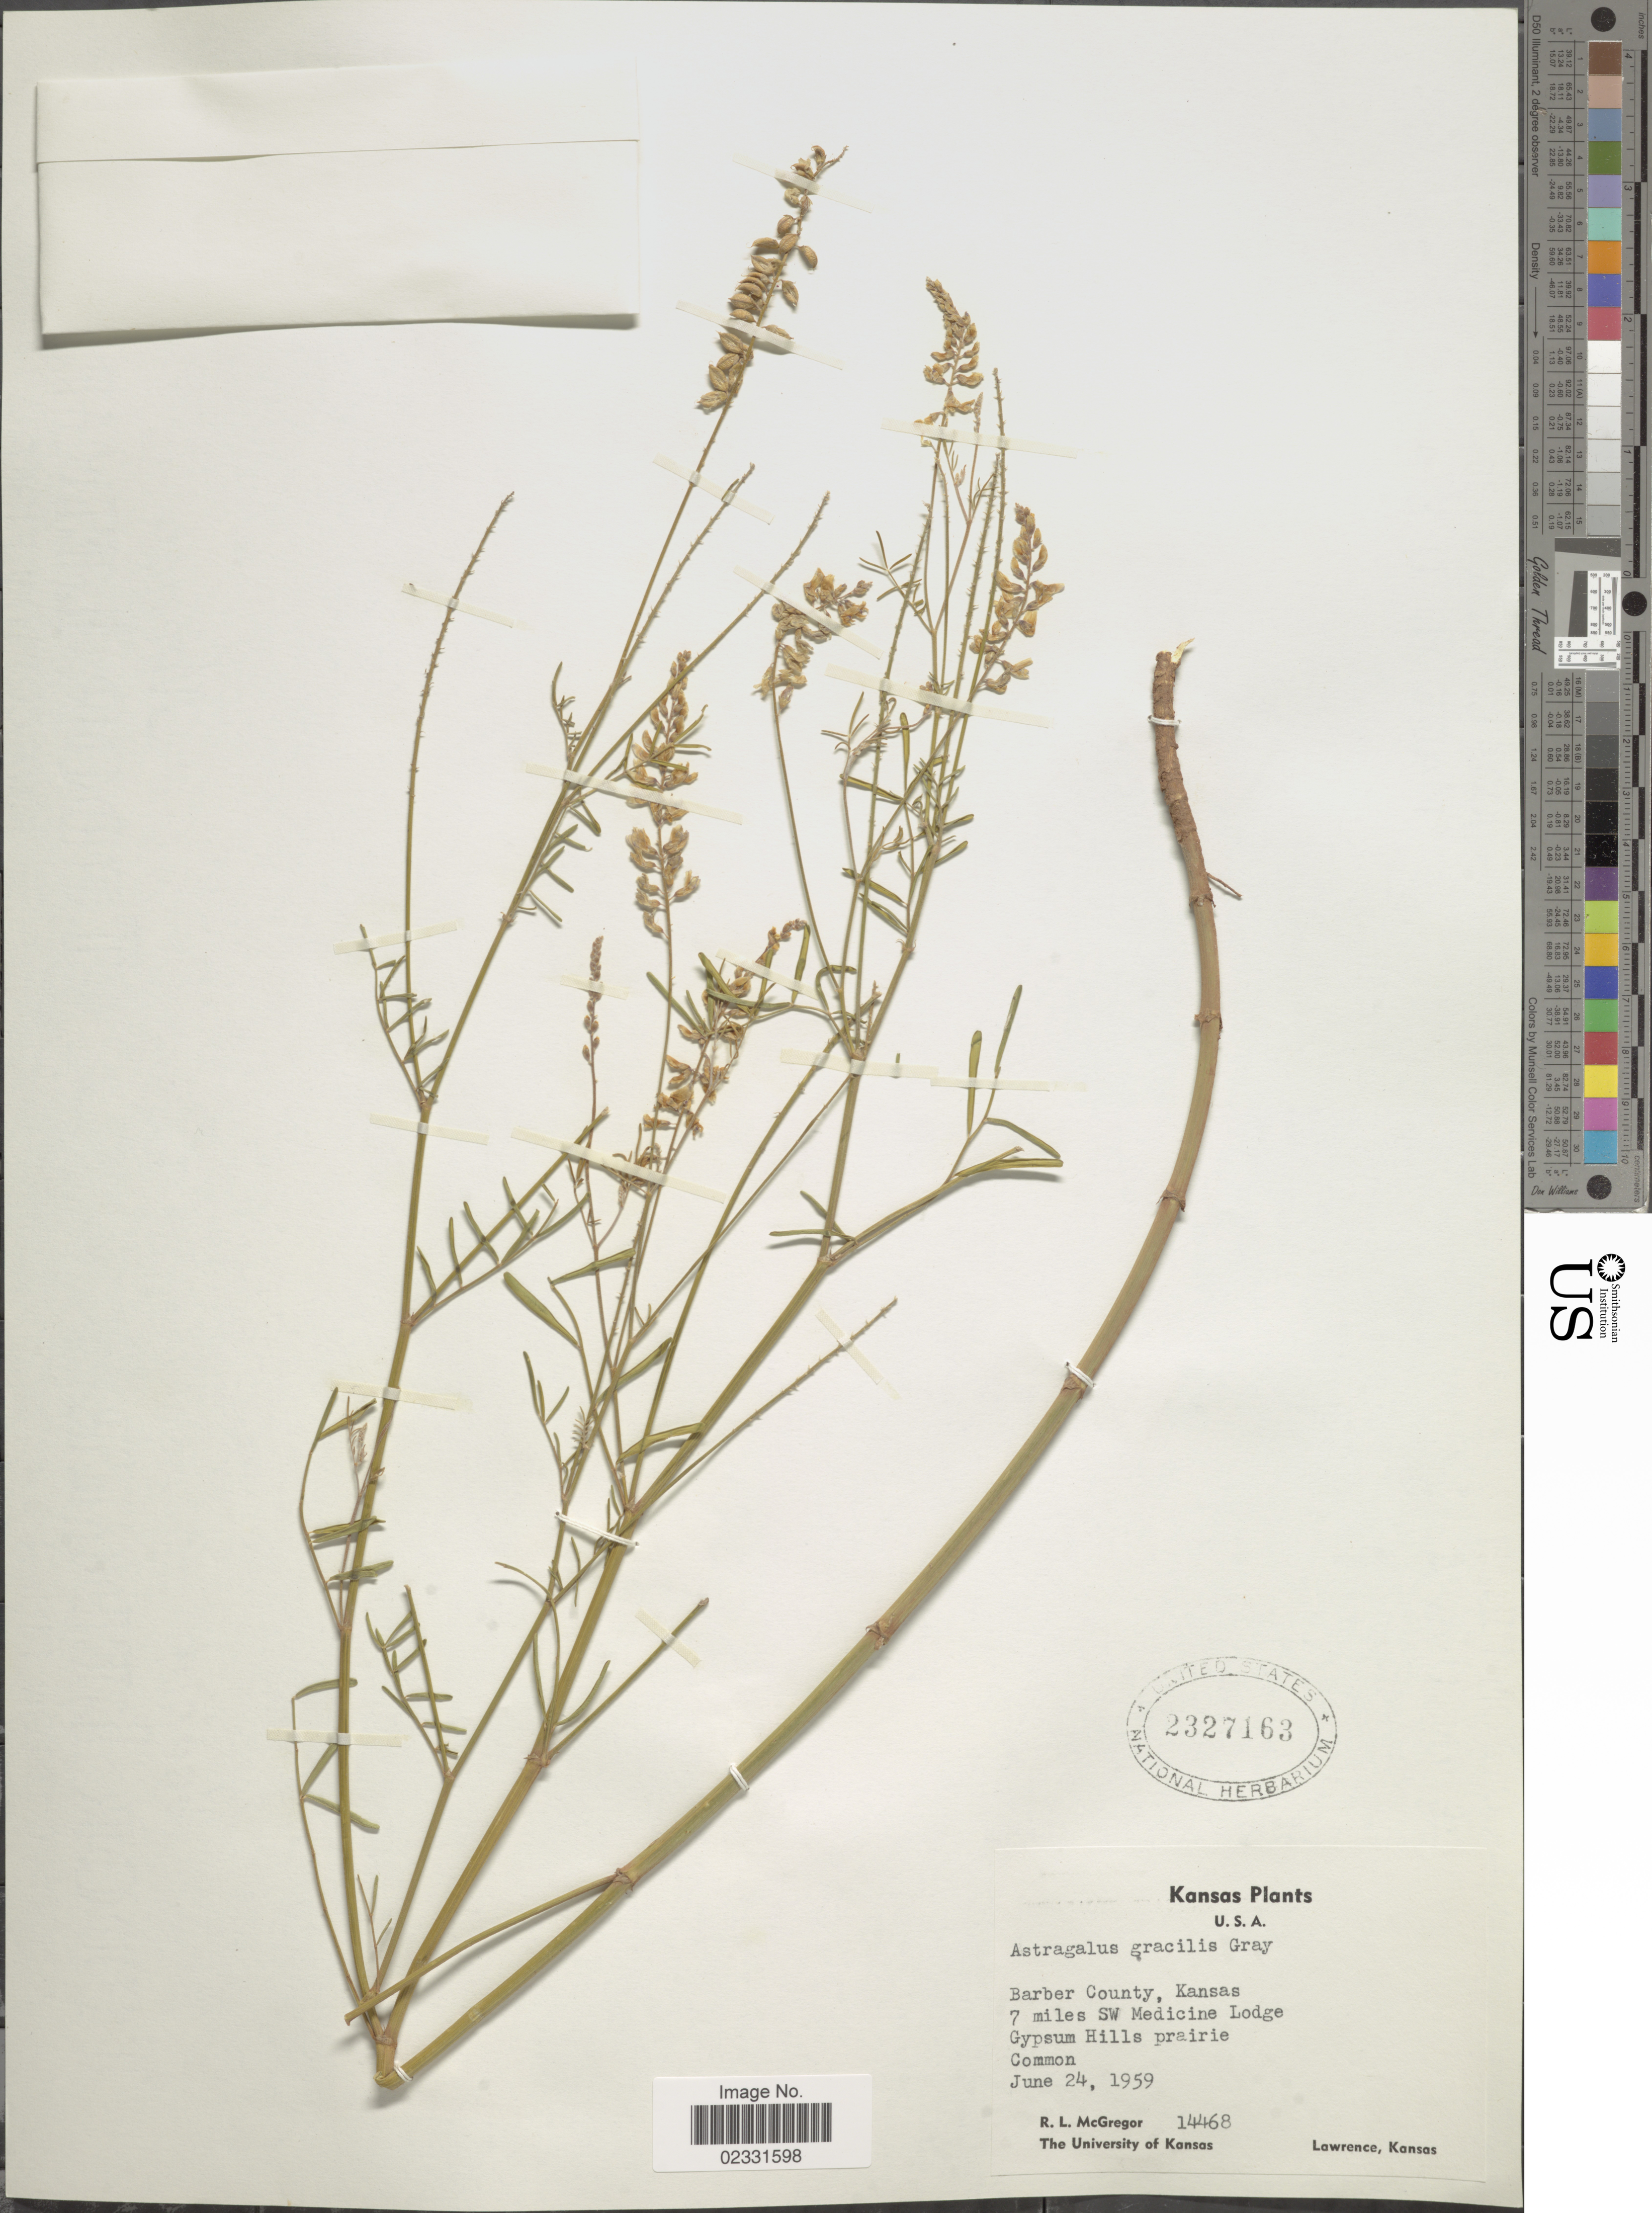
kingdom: Plantae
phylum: Tracheophyta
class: Magnoliopsida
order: Fabales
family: Fabaceae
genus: Astragalus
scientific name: Astragalus gracilis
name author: Nutt.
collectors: R. McGregor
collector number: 14468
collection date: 1959-06-24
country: United States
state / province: Kansas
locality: Barber County, Kansas, 7 miles SW Medicine Lodge, Gypsum Hills prairie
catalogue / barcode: US 2327163